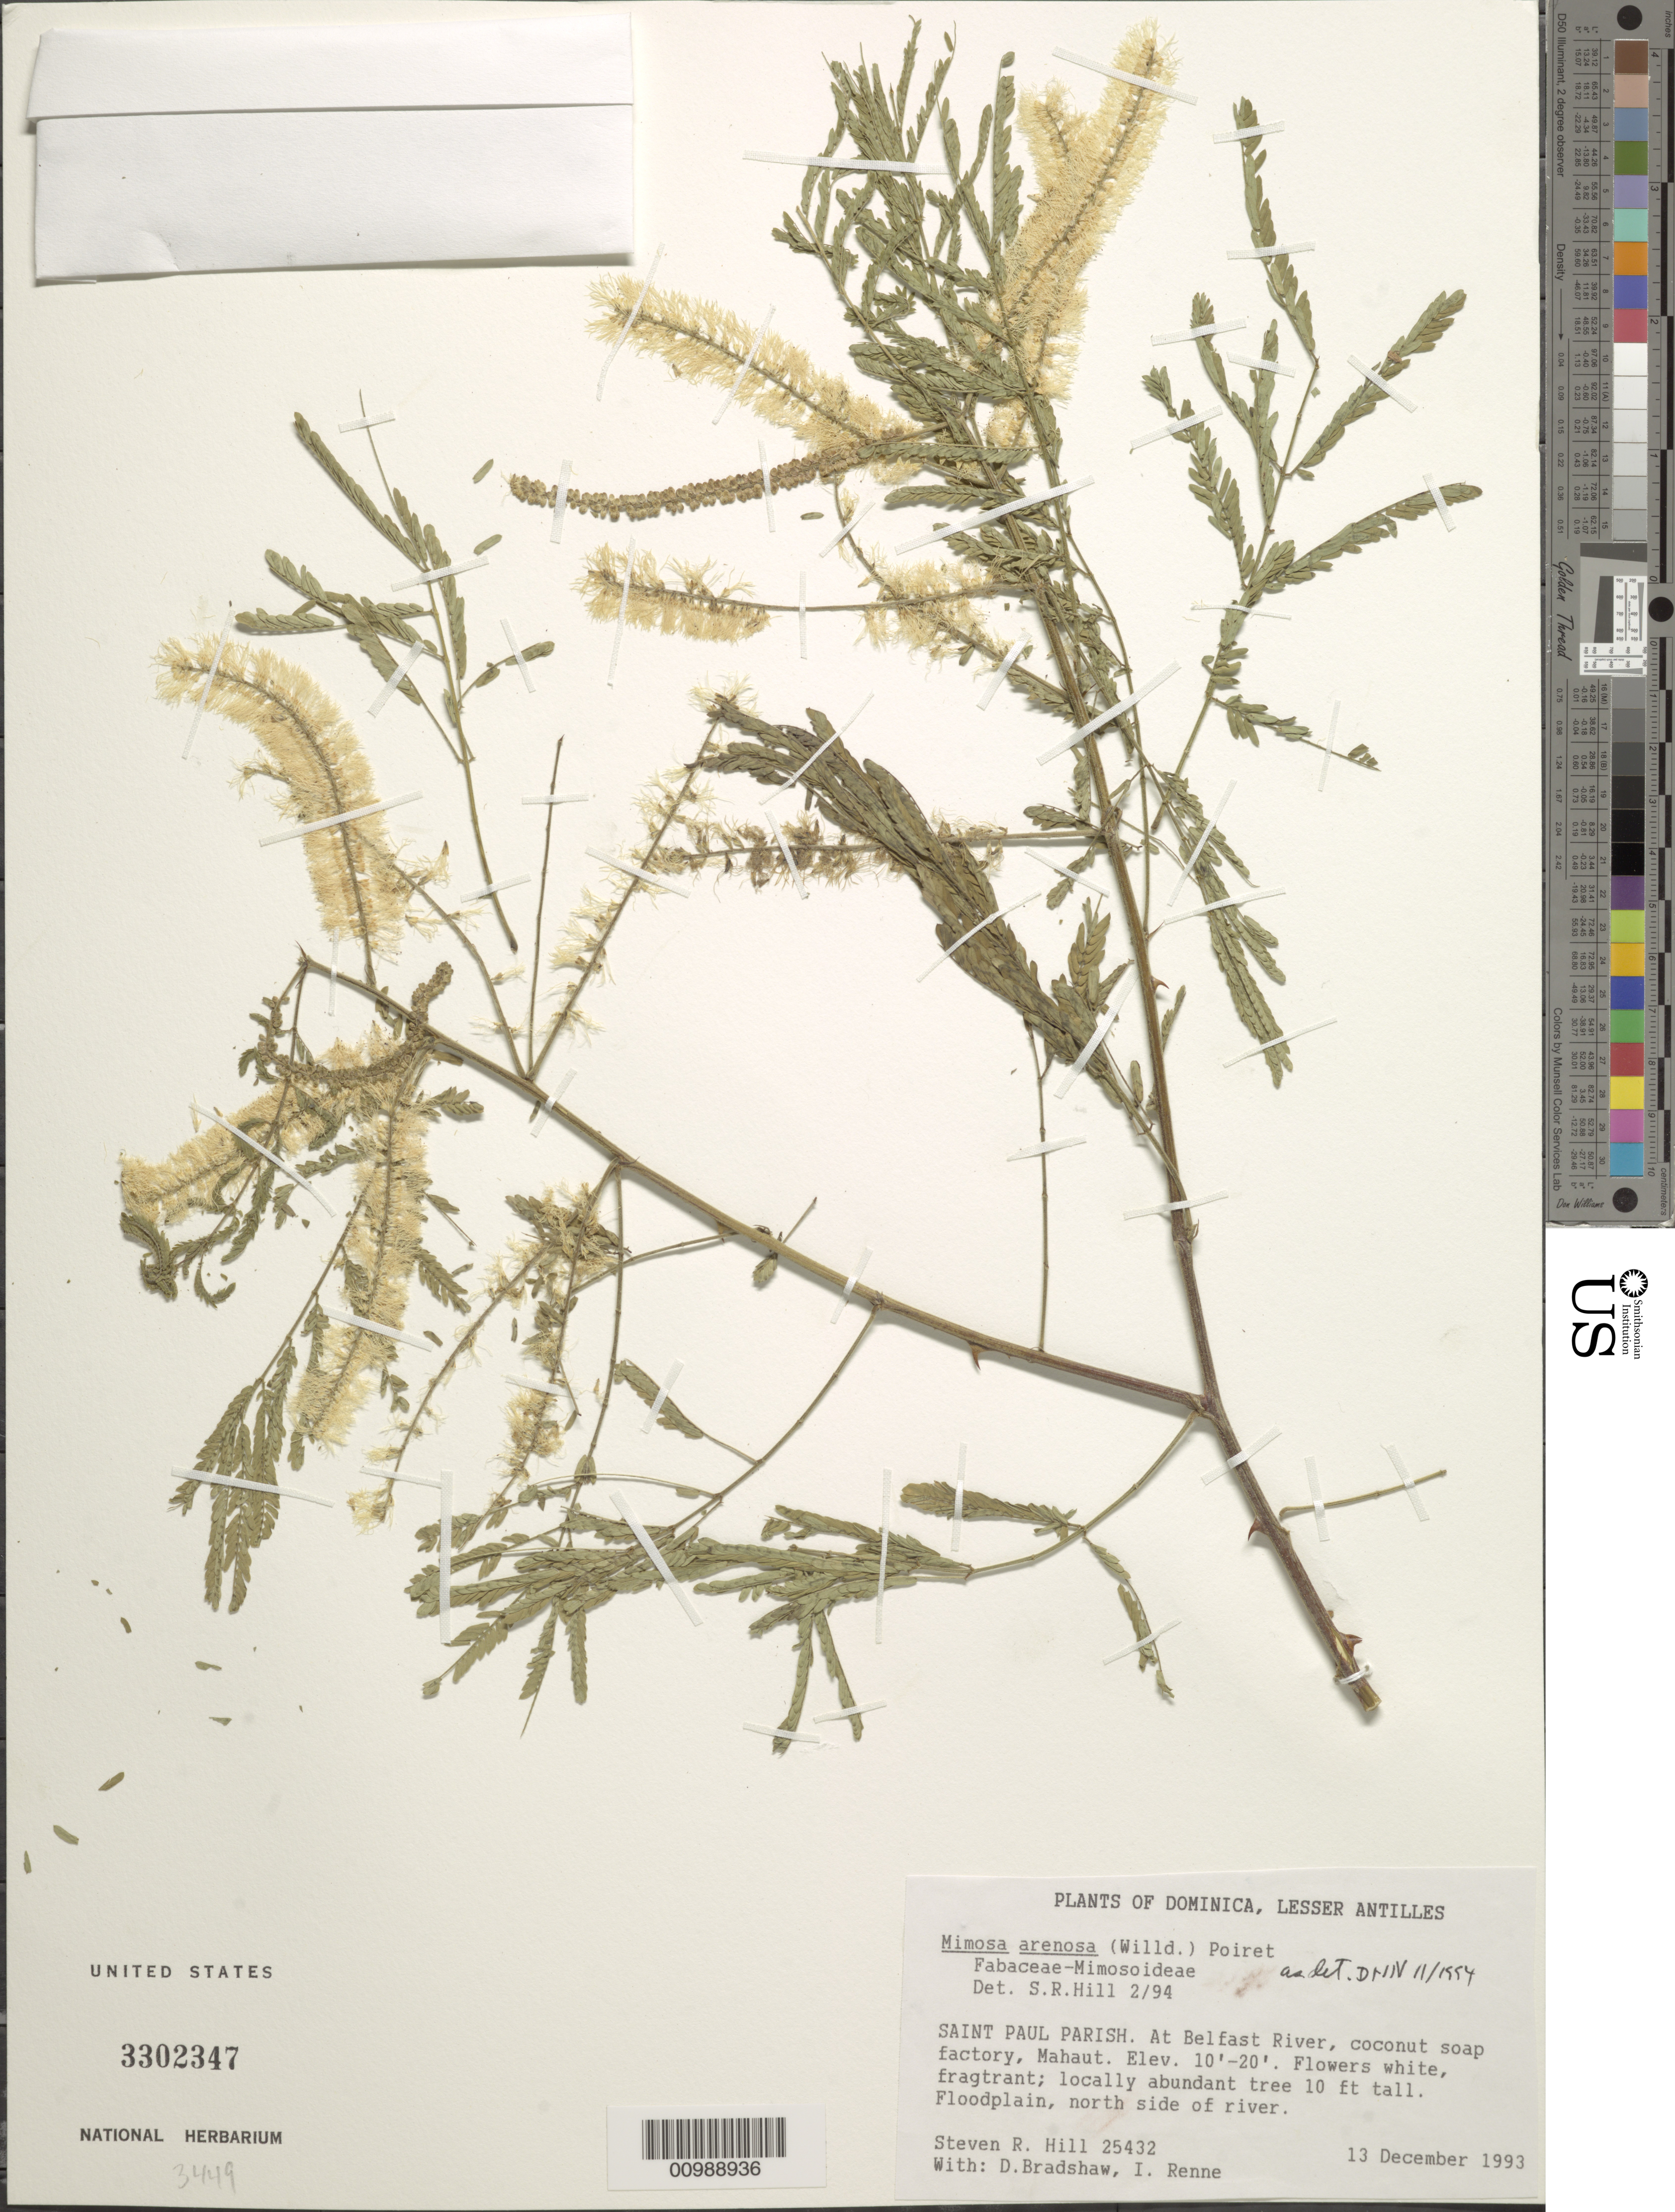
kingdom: Plantae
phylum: Tracheophyta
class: Magnoliopsida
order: Fabales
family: Fabaceae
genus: Mimosa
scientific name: Mimosa arenosa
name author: (Willd.) Poir.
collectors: D. Bradshaw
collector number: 25432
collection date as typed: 13 Dec 1993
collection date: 1993-12-13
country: Dominica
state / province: St. Paul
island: Dominica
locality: At Belfast River, coconut soap factory, Mahaut.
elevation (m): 3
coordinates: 0 N, 0 E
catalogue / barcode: US 3302347